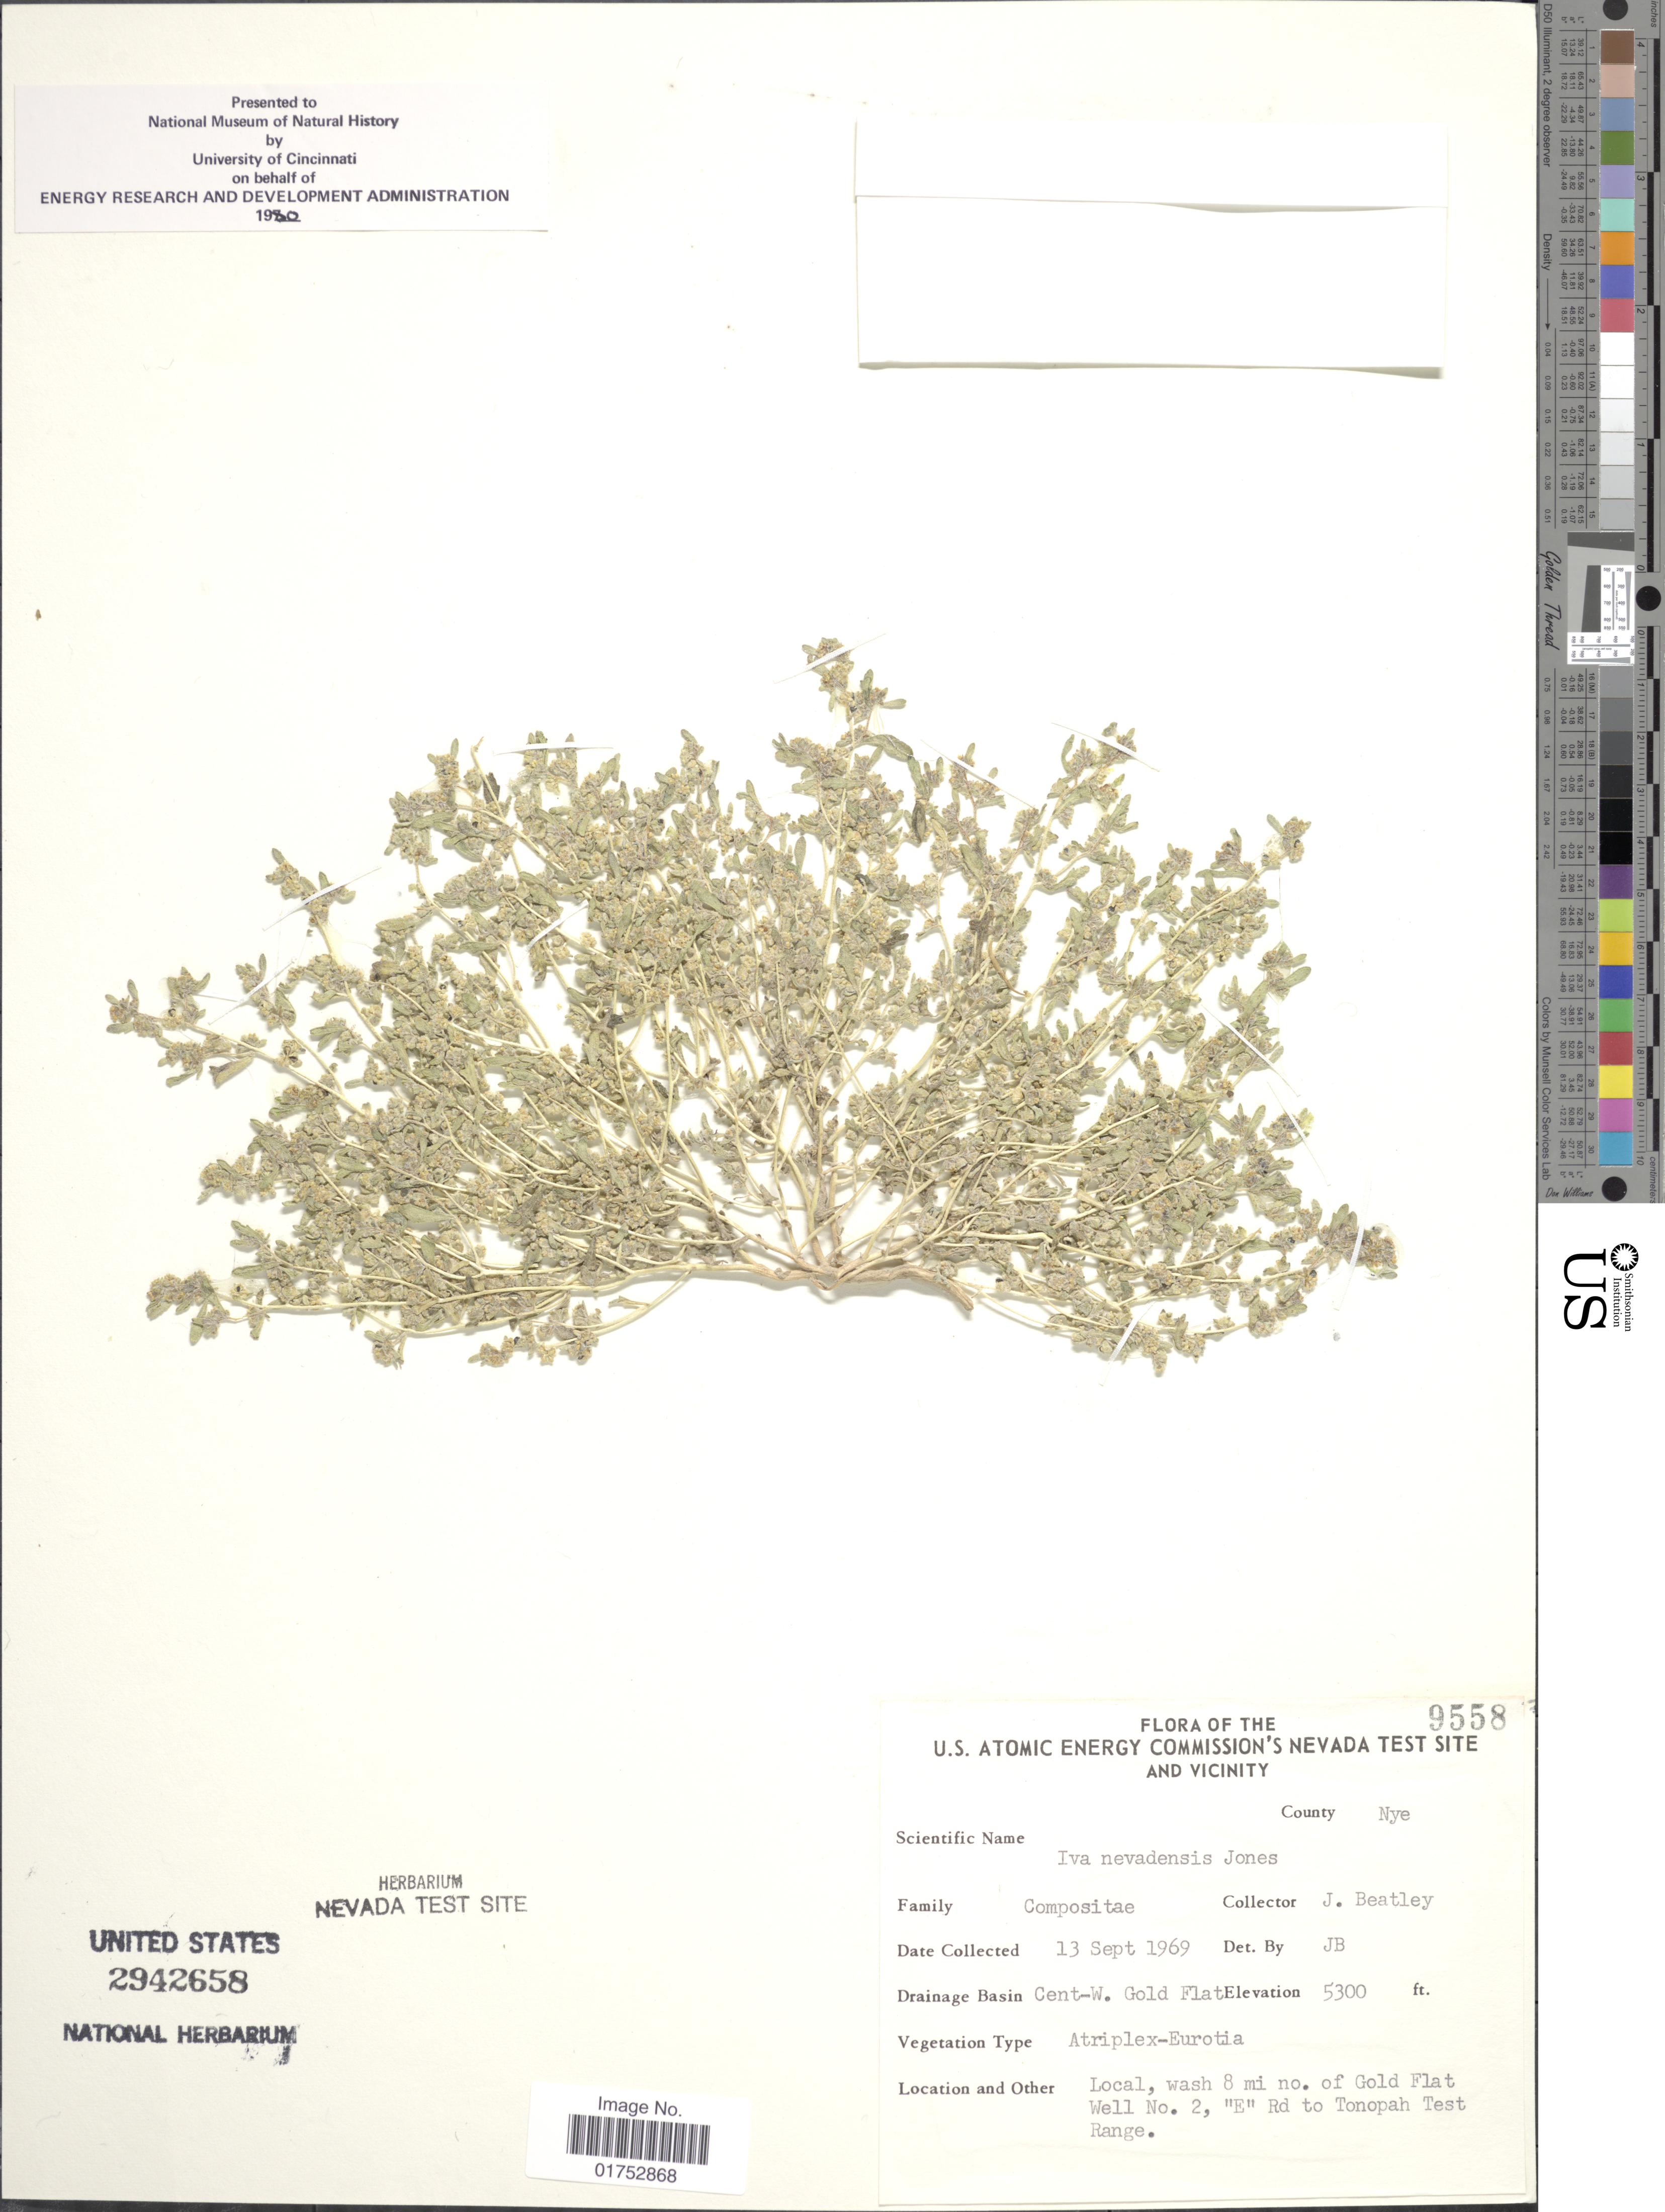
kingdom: Plantae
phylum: Tracheophyta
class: Magnoliopsida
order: Asterales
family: Asteraceae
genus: Iva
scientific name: Iva nevadensis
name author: M.E. Jones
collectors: J. C. Beatley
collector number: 9558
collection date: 1969-09-13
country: United States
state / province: Nevada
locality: U. S. Atomic Energy Commission's Nevada Test Site and Vicinity, County Nye, Cent-W. Gold Flat, wash 8 mi no. of Gold Flat Well No 2, E Rd to Tonopah Teste Range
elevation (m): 1615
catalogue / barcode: US 2942658